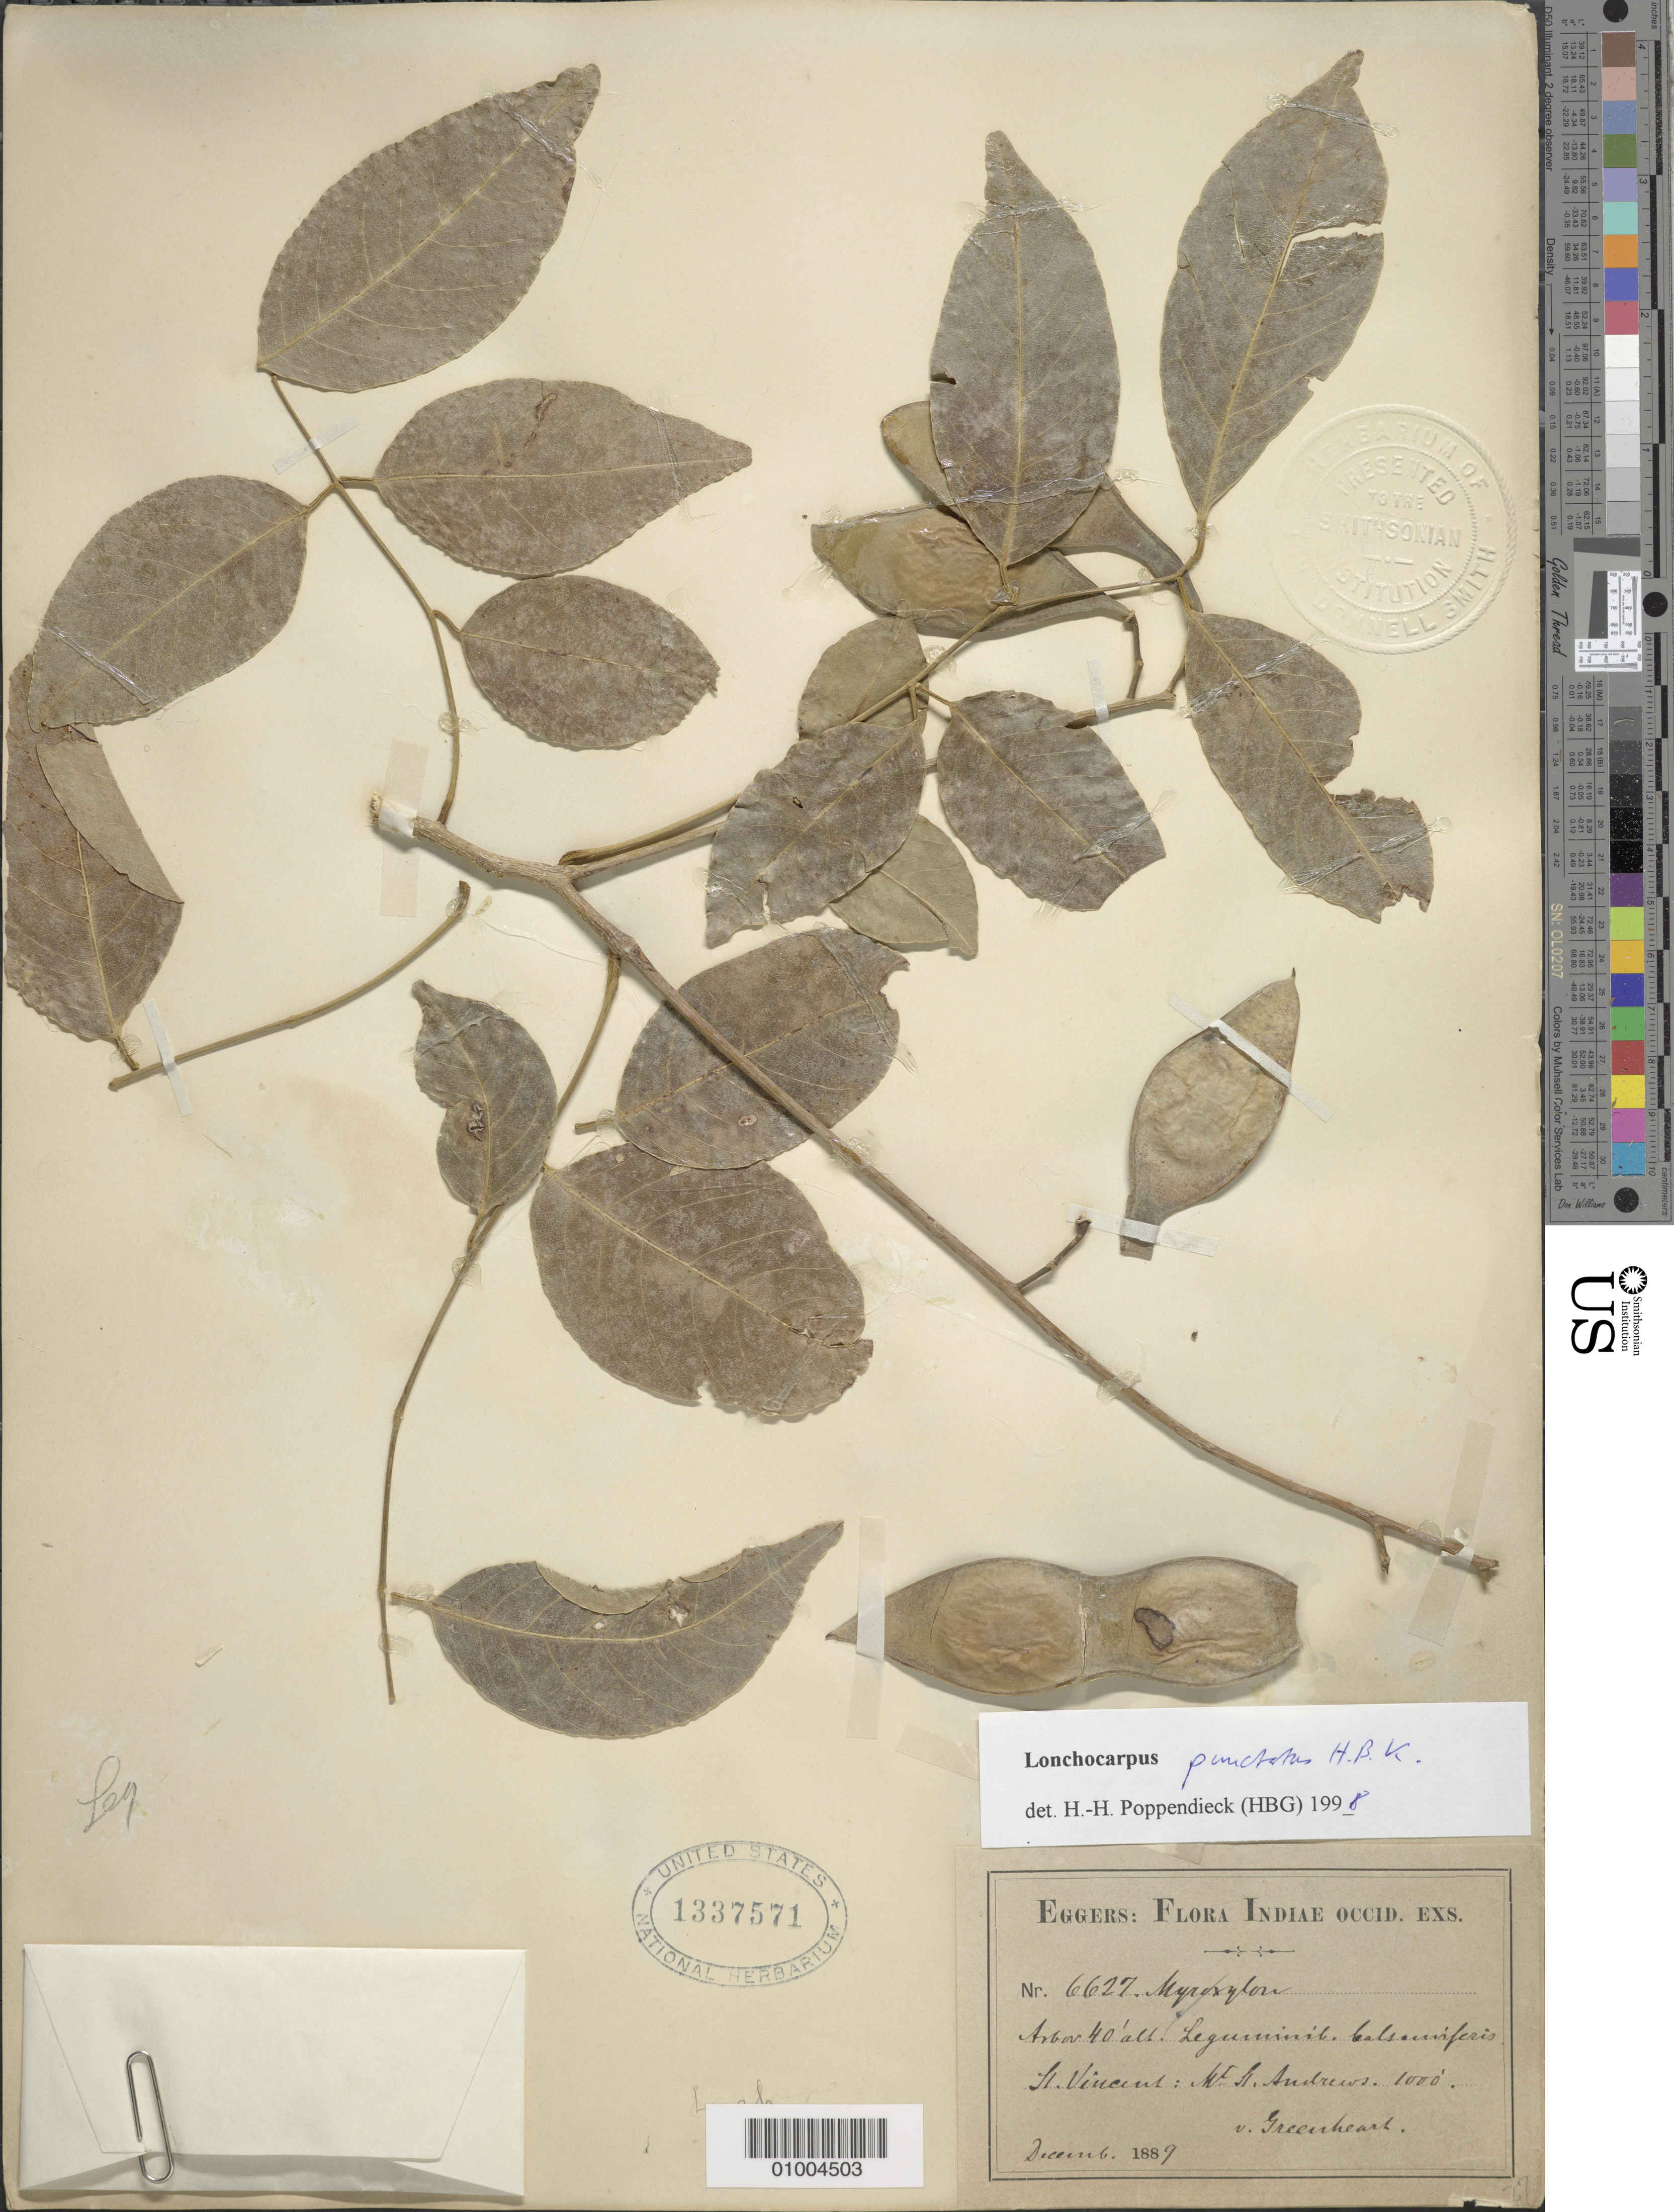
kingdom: Plantae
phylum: Tracheophyta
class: Magnoliopsida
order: Fabales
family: Fabaceae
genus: Lonchocarpus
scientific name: Lonchocarpus punctatus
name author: Kunth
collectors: H. F. A. von Eggers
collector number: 6627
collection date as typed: Dec 1889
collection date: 1889-12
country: St. Vincent - Grenadines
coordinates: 0 N, 0 E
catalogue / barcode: US 1337571